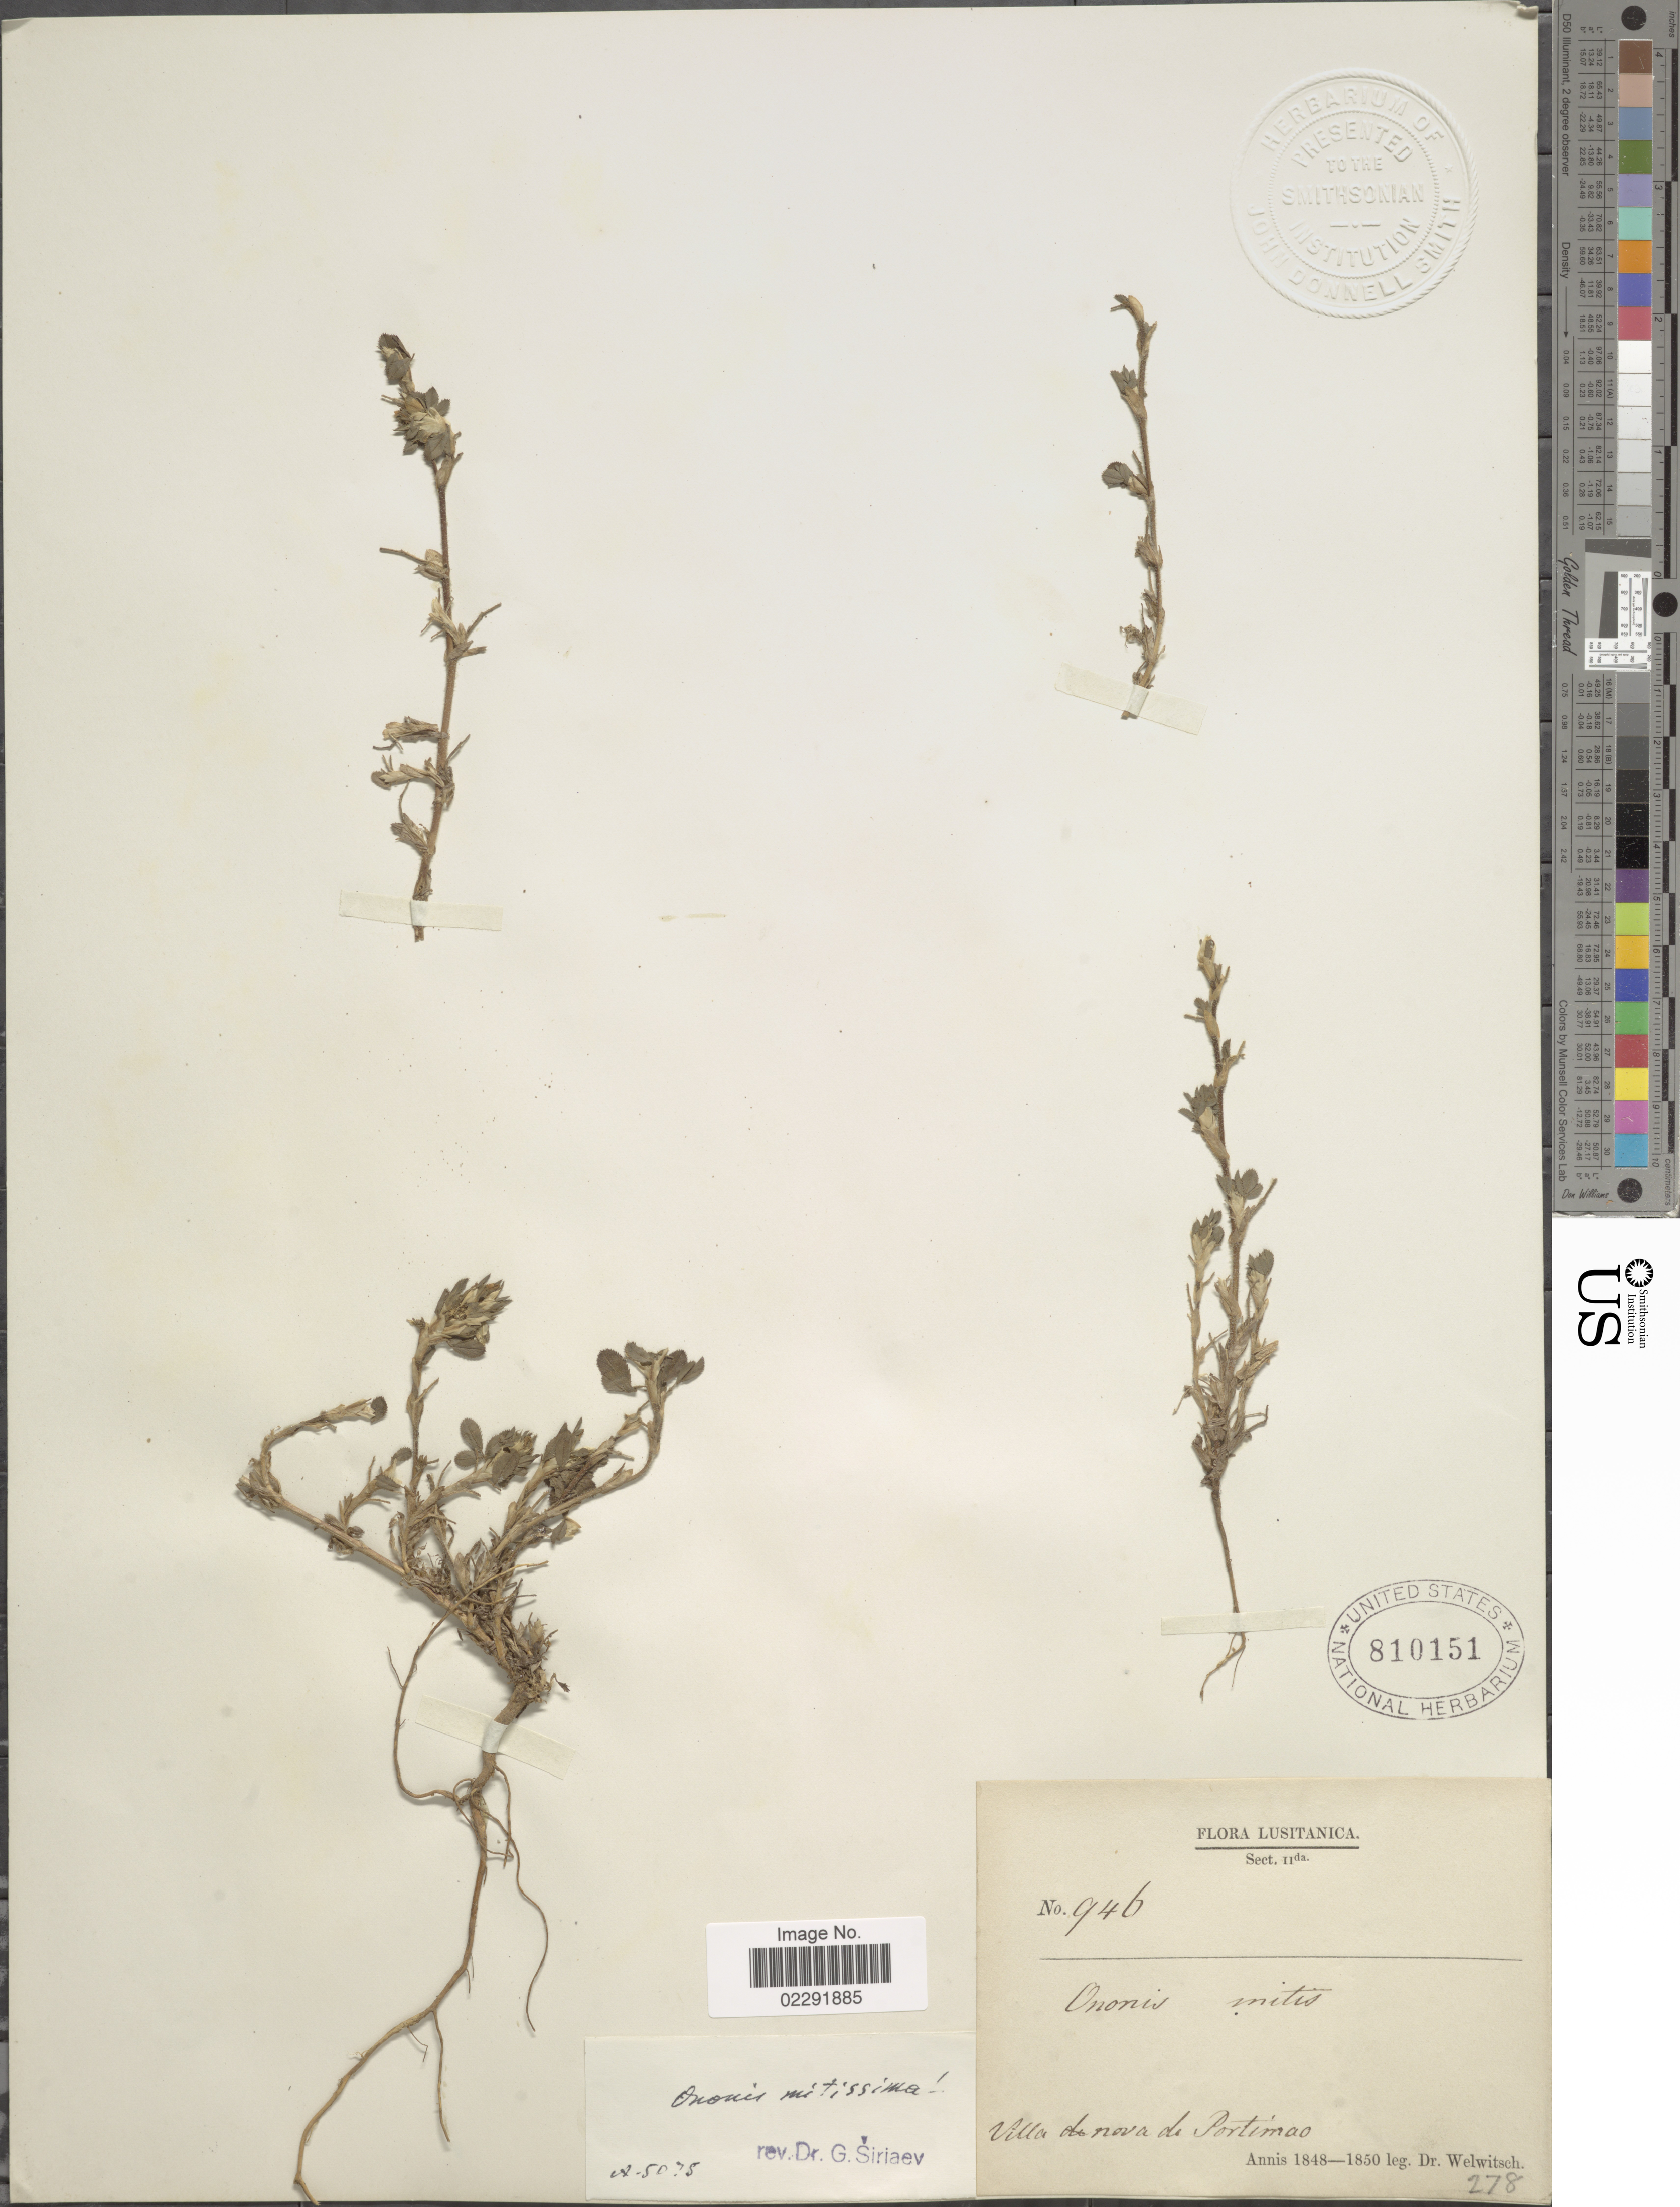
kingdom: Plantae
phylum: Tracheophyta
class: Magnoliopsida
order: Fabales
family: Fabaceae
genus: Ononis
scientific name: Ononis minutissima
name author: L.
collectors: -. Welwitsch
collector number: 946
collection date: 1848/1850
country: Portugal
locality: Lusitanica, Villa nova de Portimao. [interpreted]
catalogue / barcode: US 810151